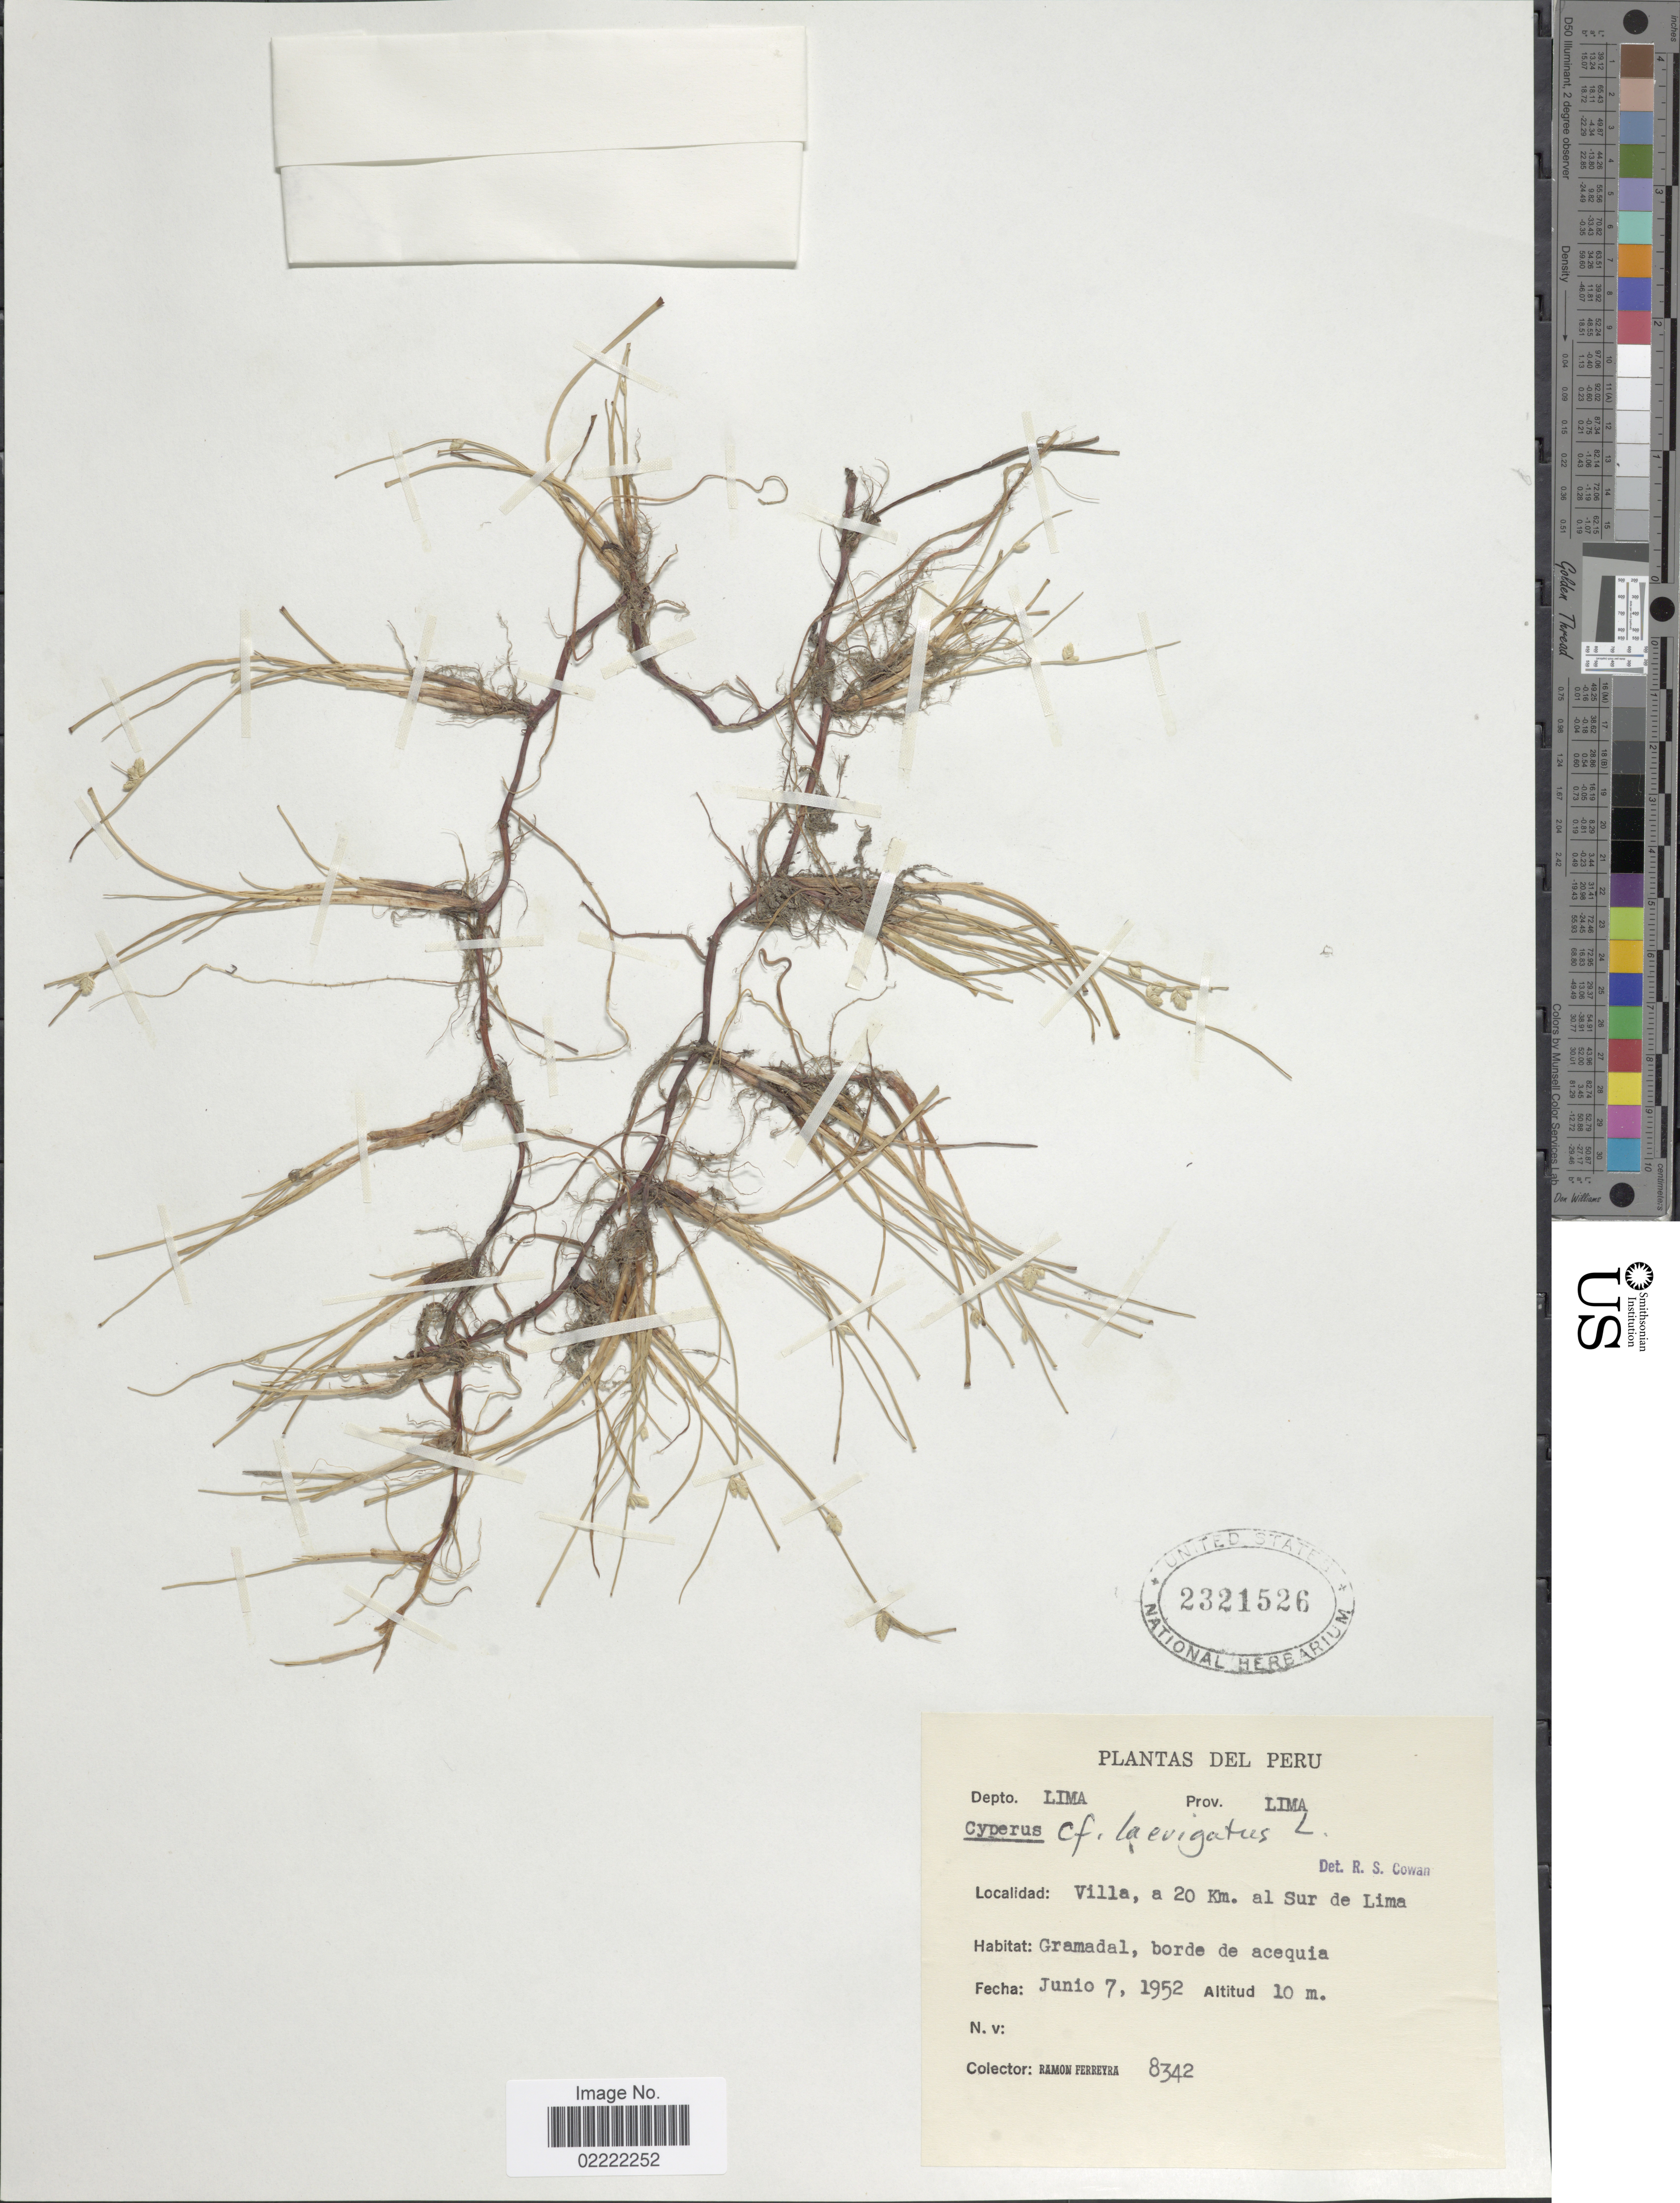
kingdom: Plantae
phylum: Tracheophyta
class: Liliopsida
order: Poales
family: Cyperaceae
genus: Cyperus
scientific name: Cyperus laevigatus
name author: L.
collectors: R. A. Ferreyra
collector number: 8342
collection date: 1952-06-07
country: Peru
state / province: Lima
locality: Depto. Lima. Prov. Lima. Villa, a 20 Km. al Sur de Lima.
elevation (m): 10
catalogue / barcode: US 2321526